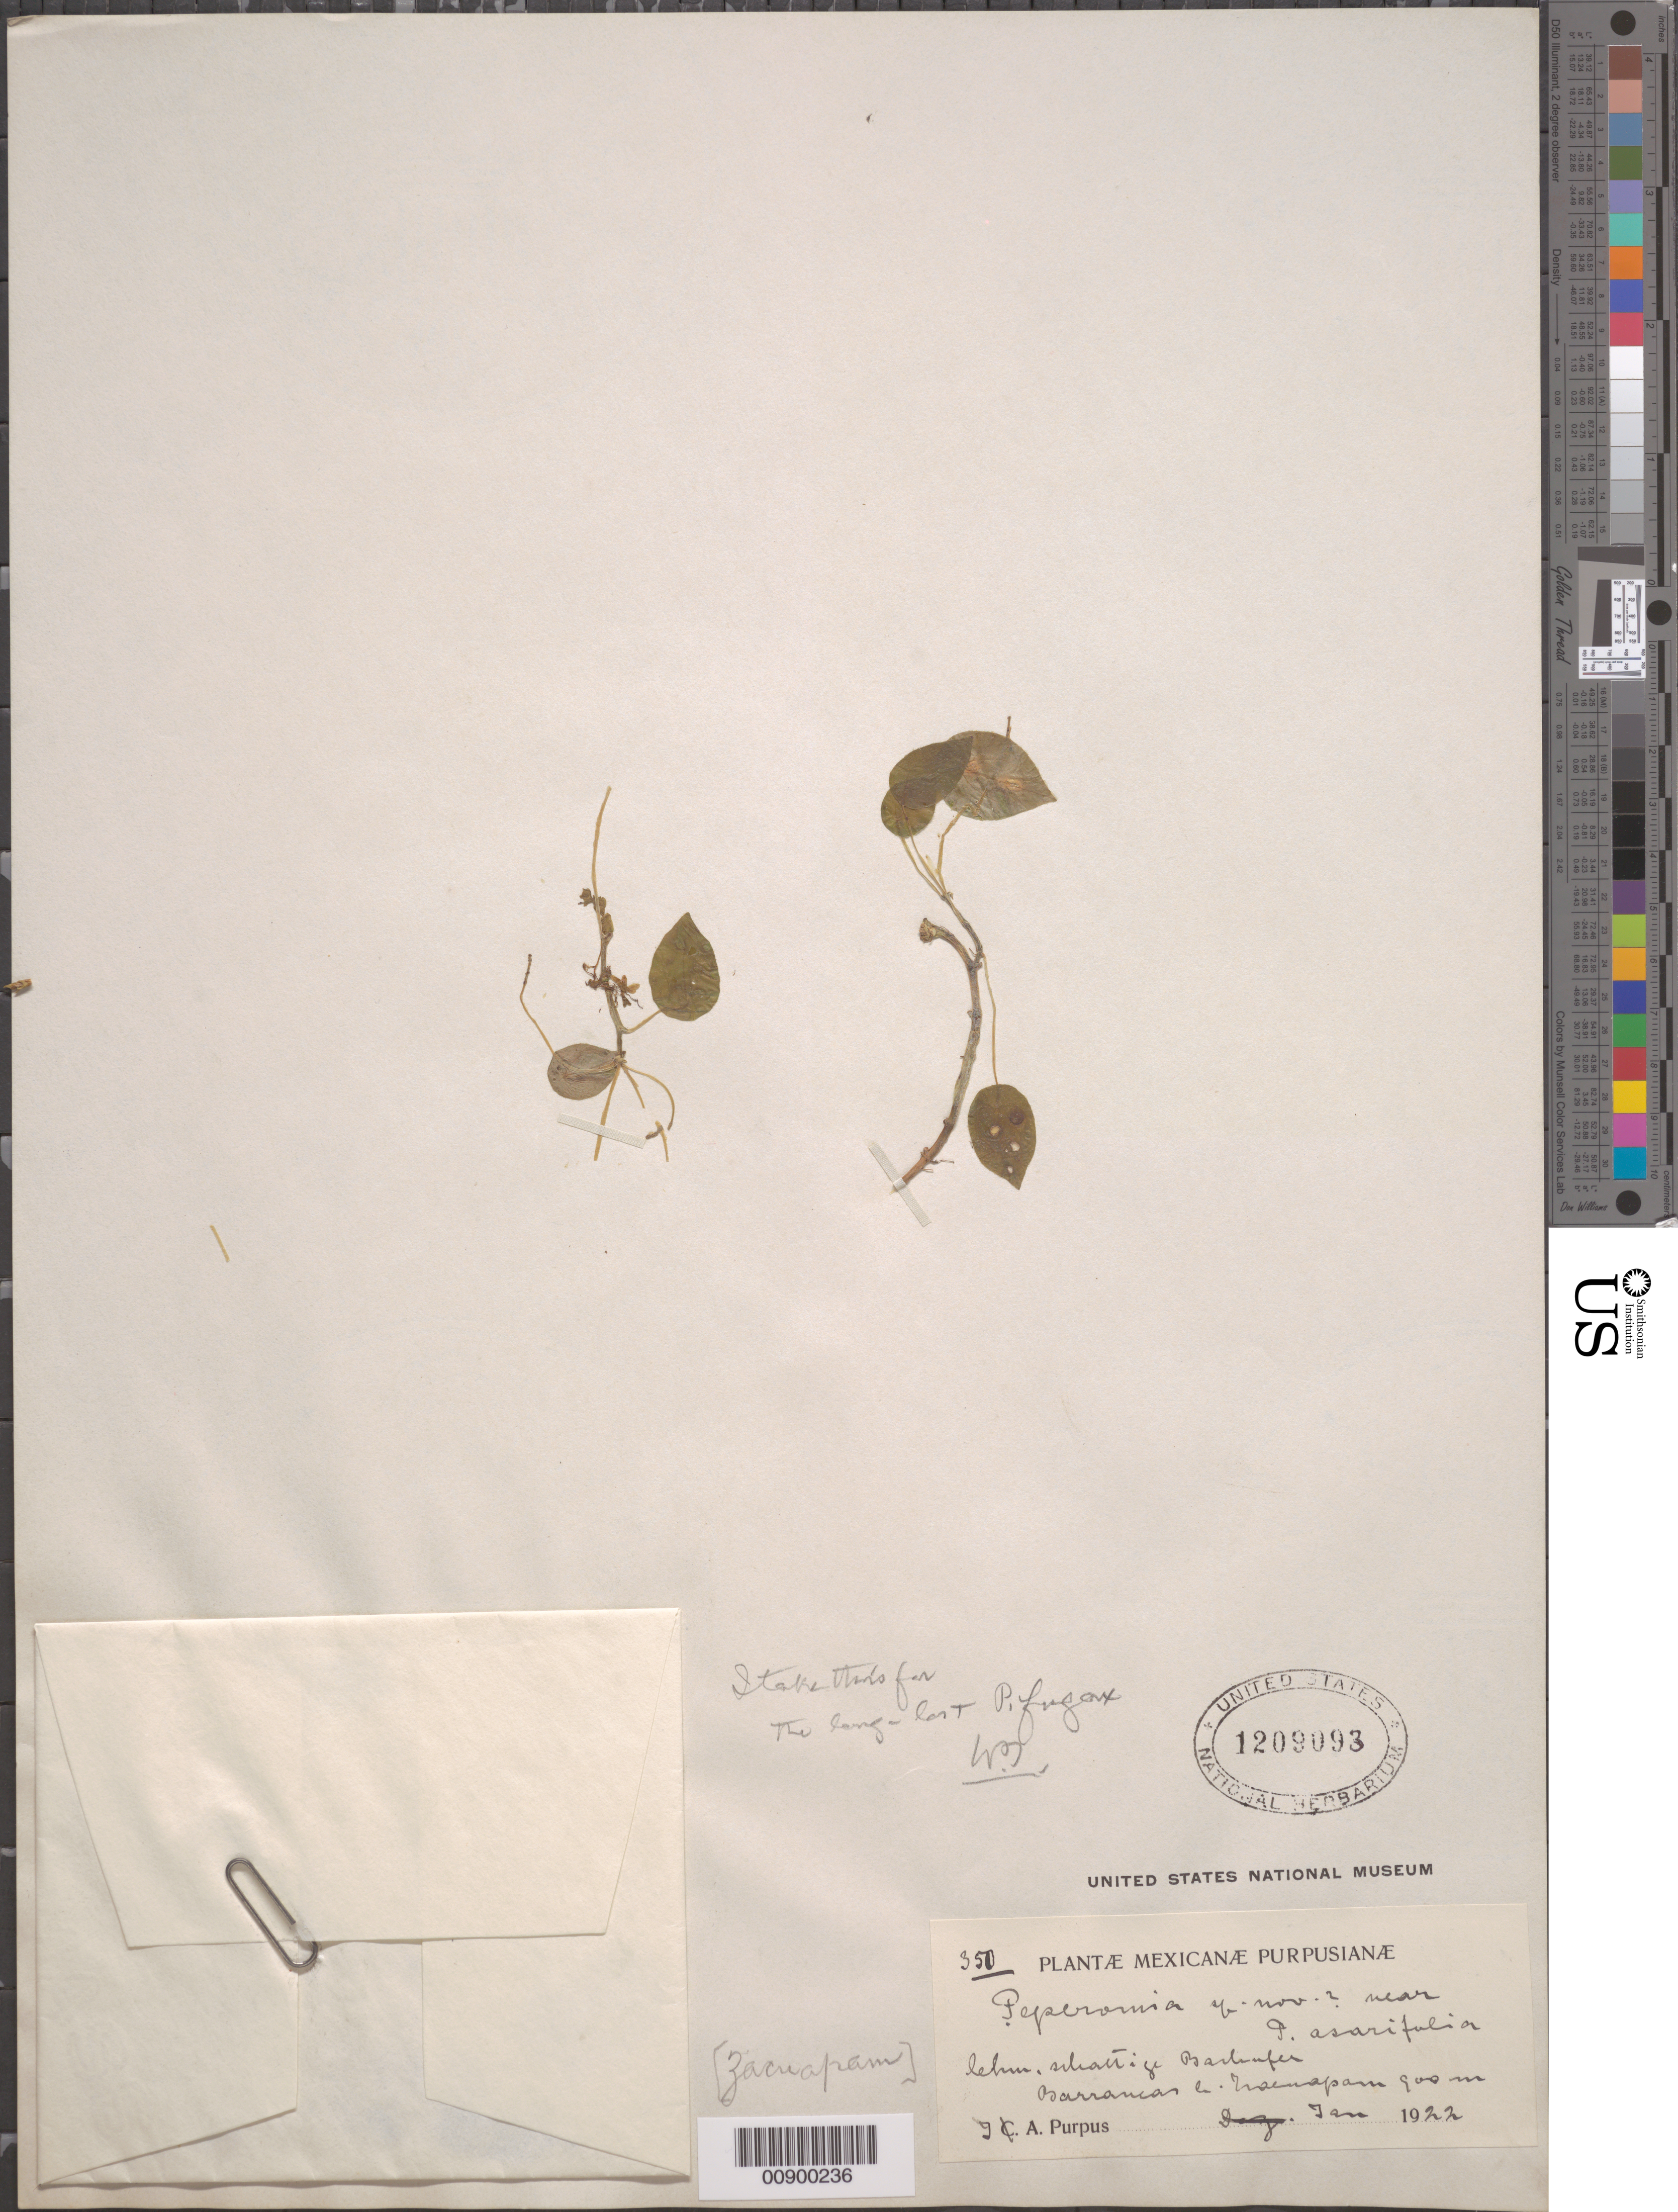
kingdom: Plantae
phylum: Tracheophyta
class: Magnoliopsida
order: Piperales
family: Piperaceae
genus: Peperomia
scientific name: Peperomia fugax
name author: C. DC.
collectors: J. A. Purpus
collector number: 350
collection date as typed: Jan 1922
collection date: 1922-01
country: Mexico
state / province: Veracruz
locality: Barrancas in Zacuapam, Vercaruz.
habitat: lehm, siliattige barbufer (? Illegible).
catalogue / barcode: US 1209093